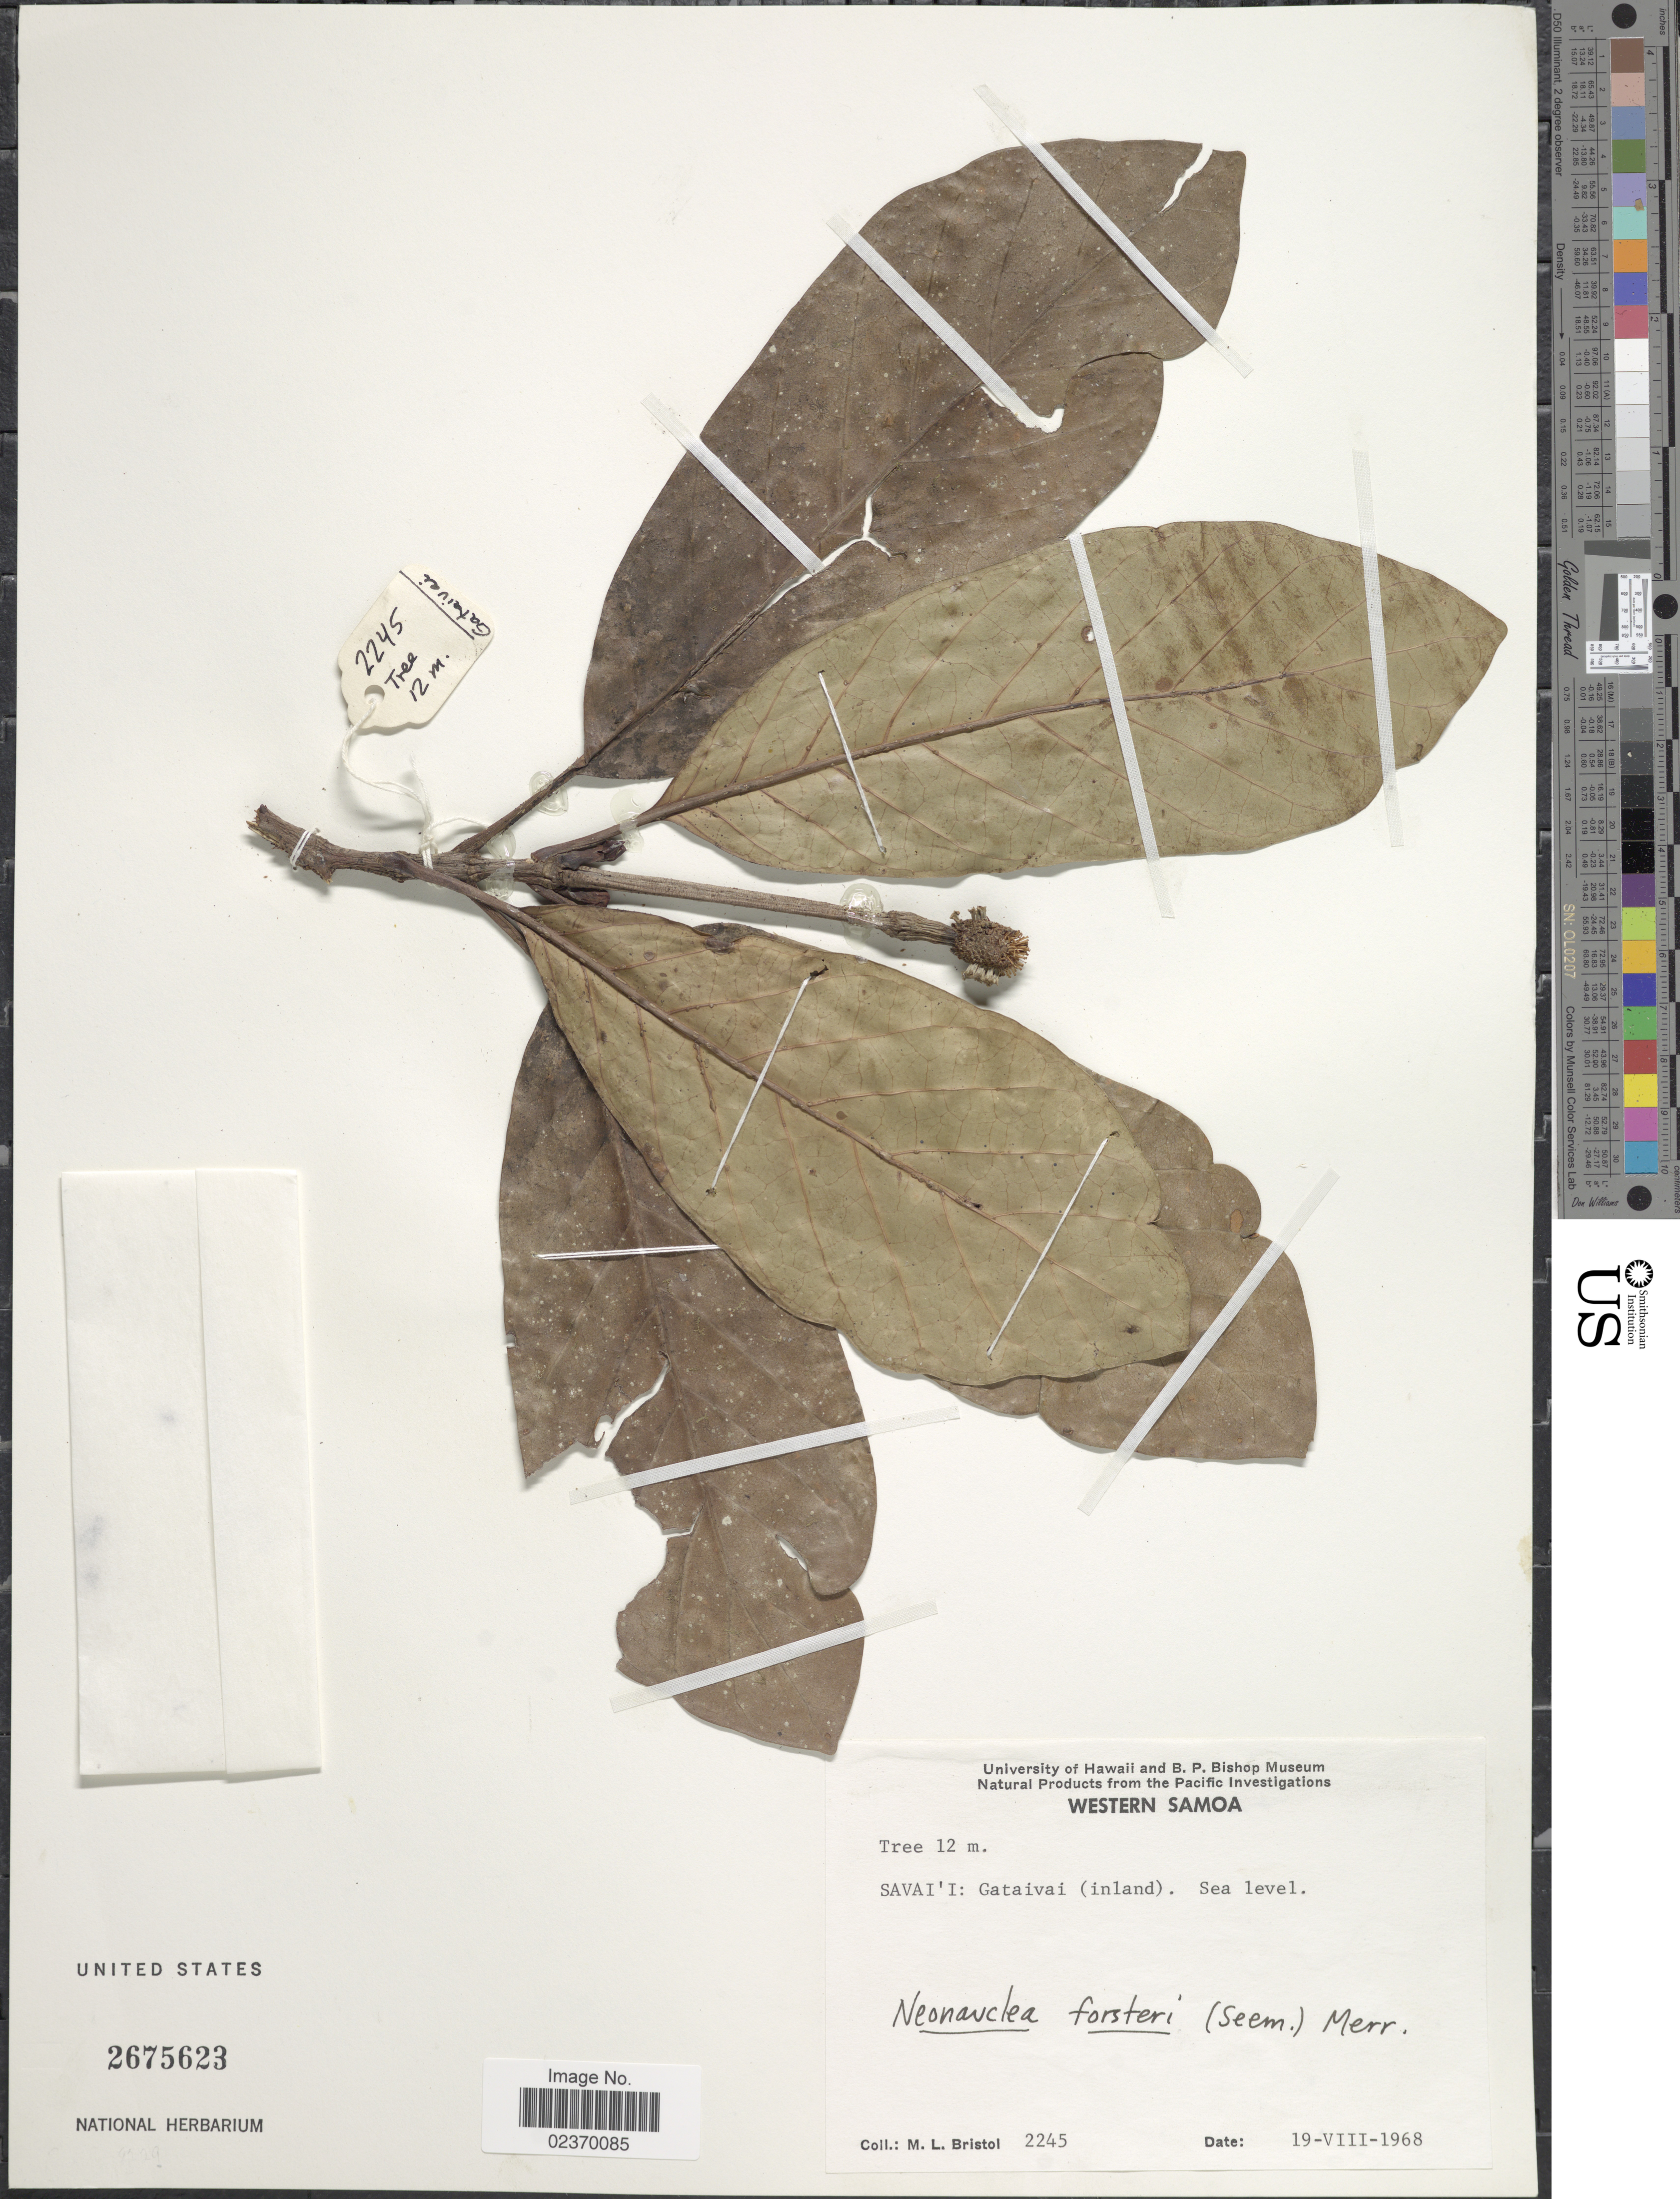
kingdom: Plantae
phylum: Tracheophyta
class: Magnoliopsida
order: Gentianales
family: Rubiaceae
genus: Neonauclea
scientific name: Neonauclea forsteri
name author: (Seem.) Merr.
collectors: M. L. Bristol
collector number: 2245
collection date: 1968-08-19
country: Samoa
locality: Savai'i : Gataivai (inland)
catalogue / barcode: US 2675623